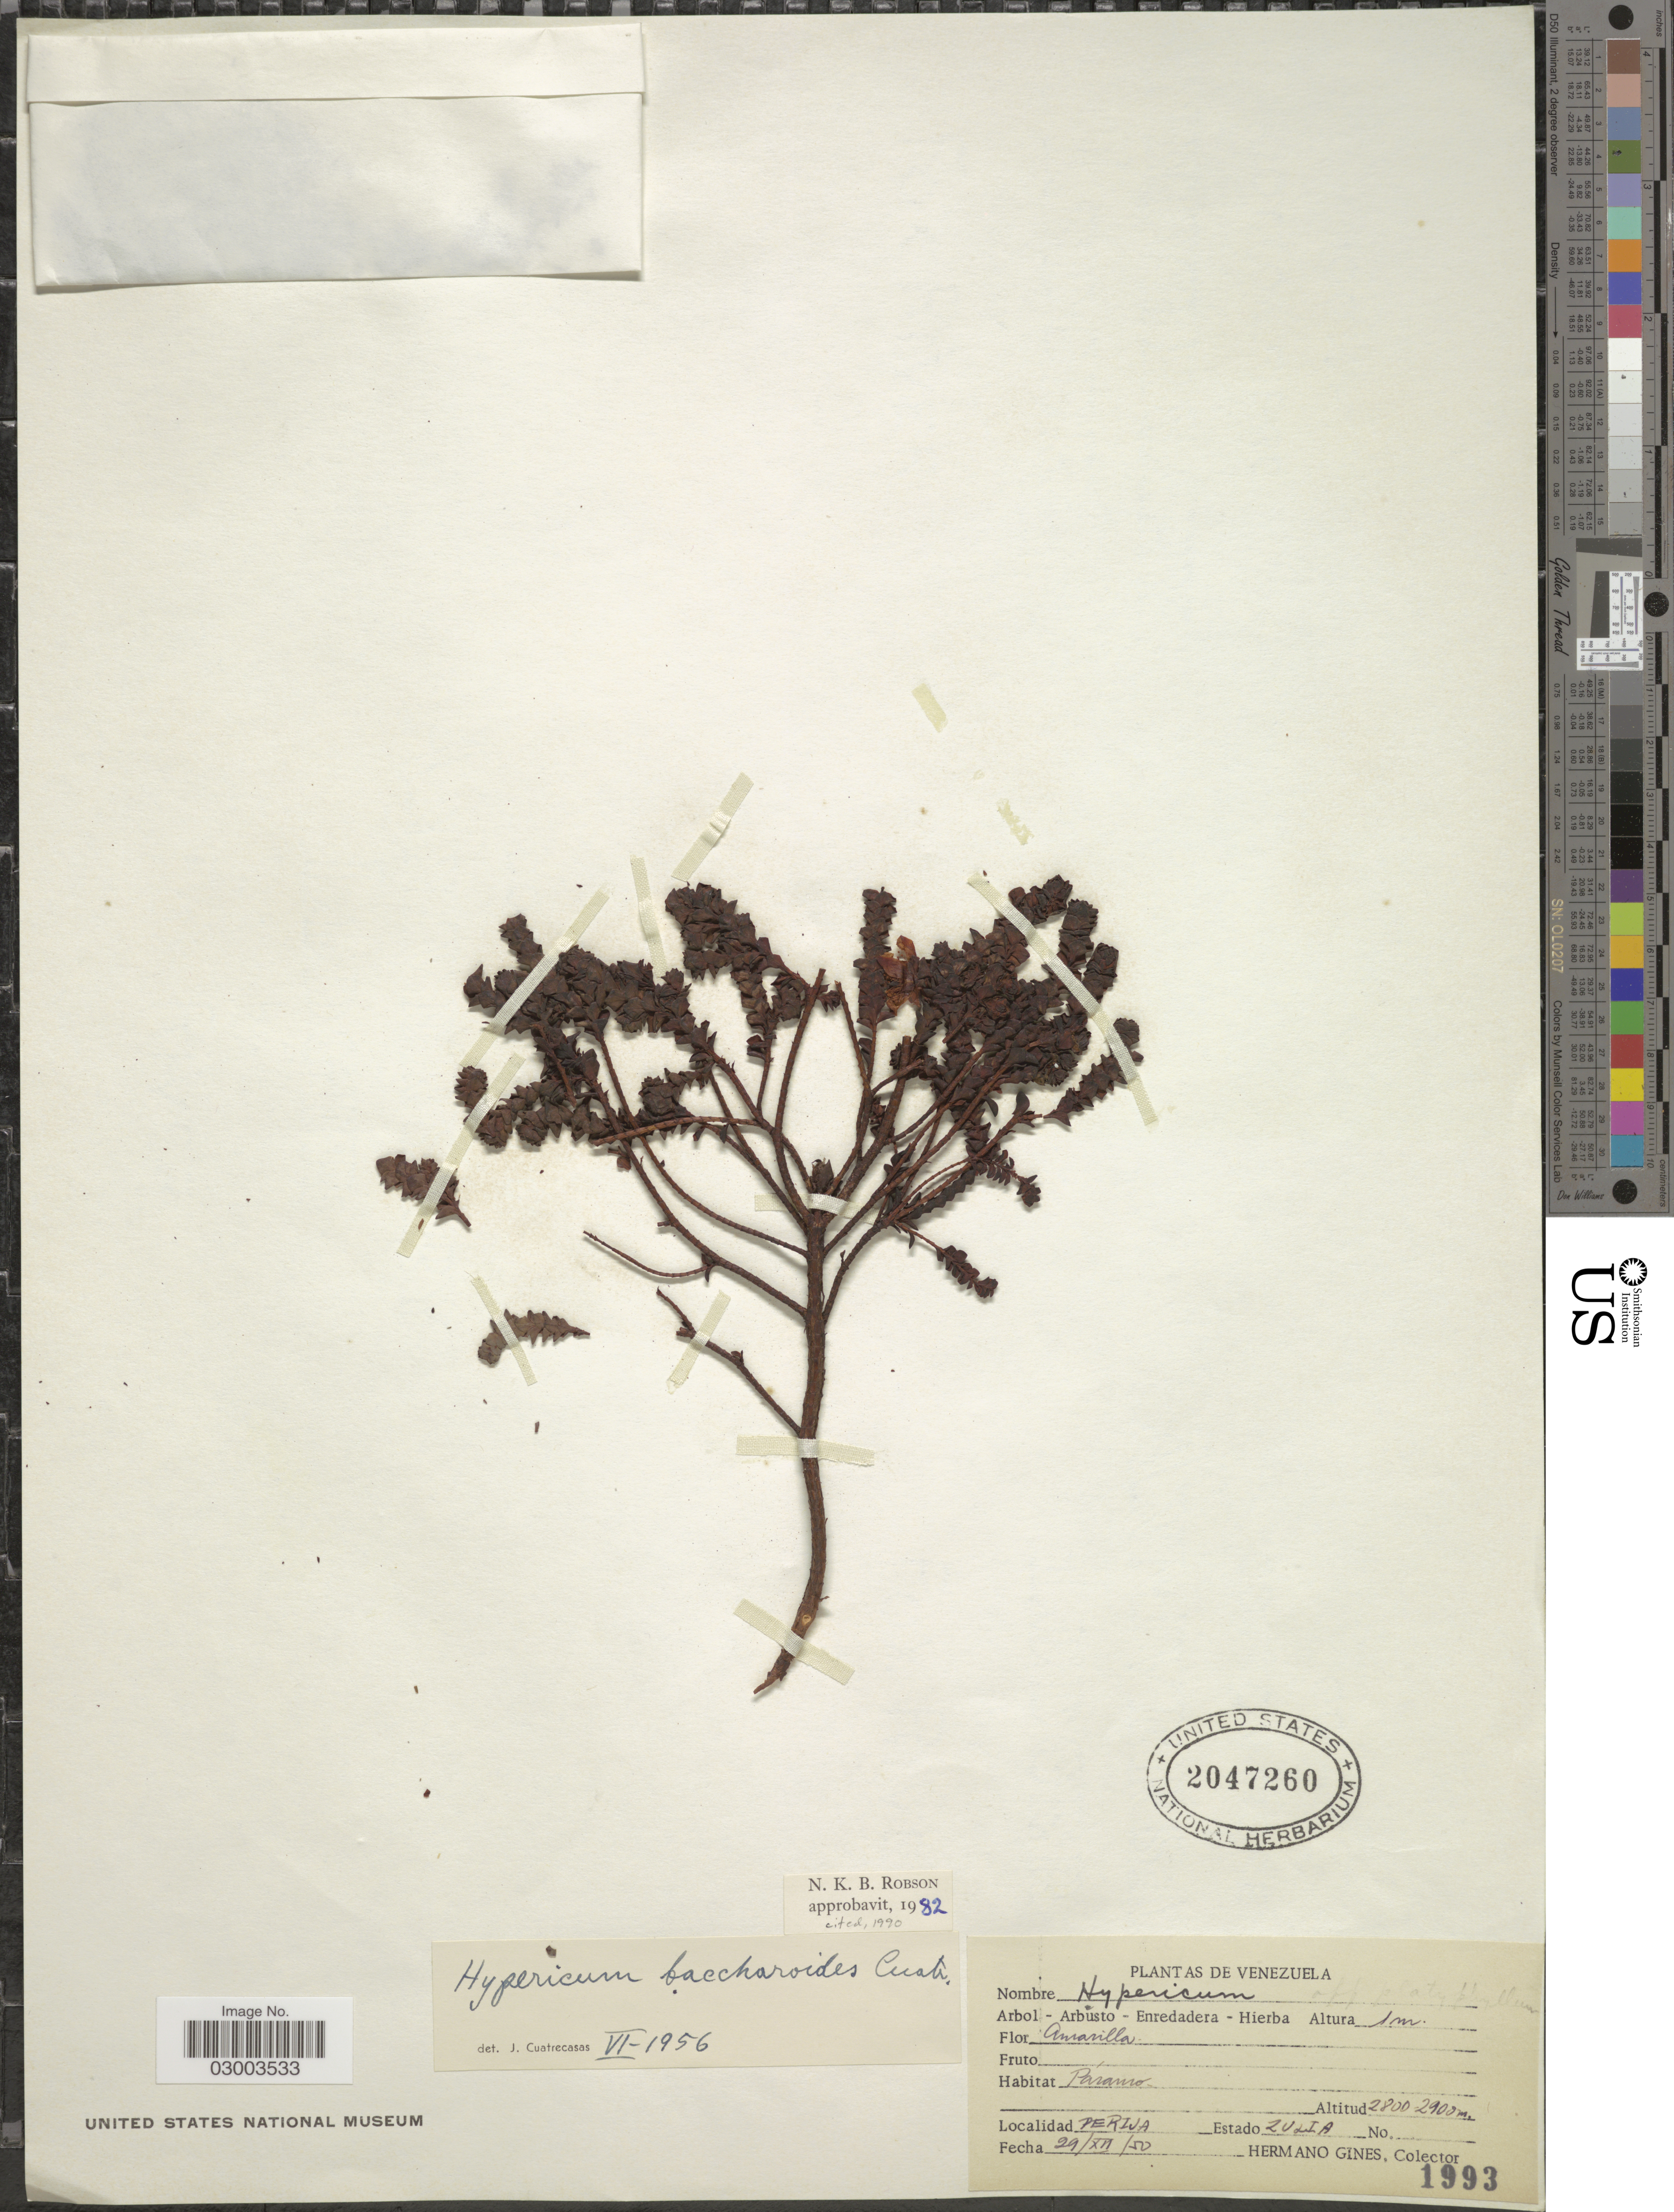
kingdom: Plantae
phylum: Tracheophyta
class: Magnoliopsida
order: Malpighiales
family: Hypericaceae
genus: Hypericum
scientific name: Hypericum baccharoides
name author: Cuatrec.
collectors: Bro. Gines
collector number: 1993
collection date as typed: Transcribed d/m/y: 29/12/50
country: Venezuela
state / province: Zulia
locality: Perija.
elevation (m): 2800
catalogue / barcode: US 2047260